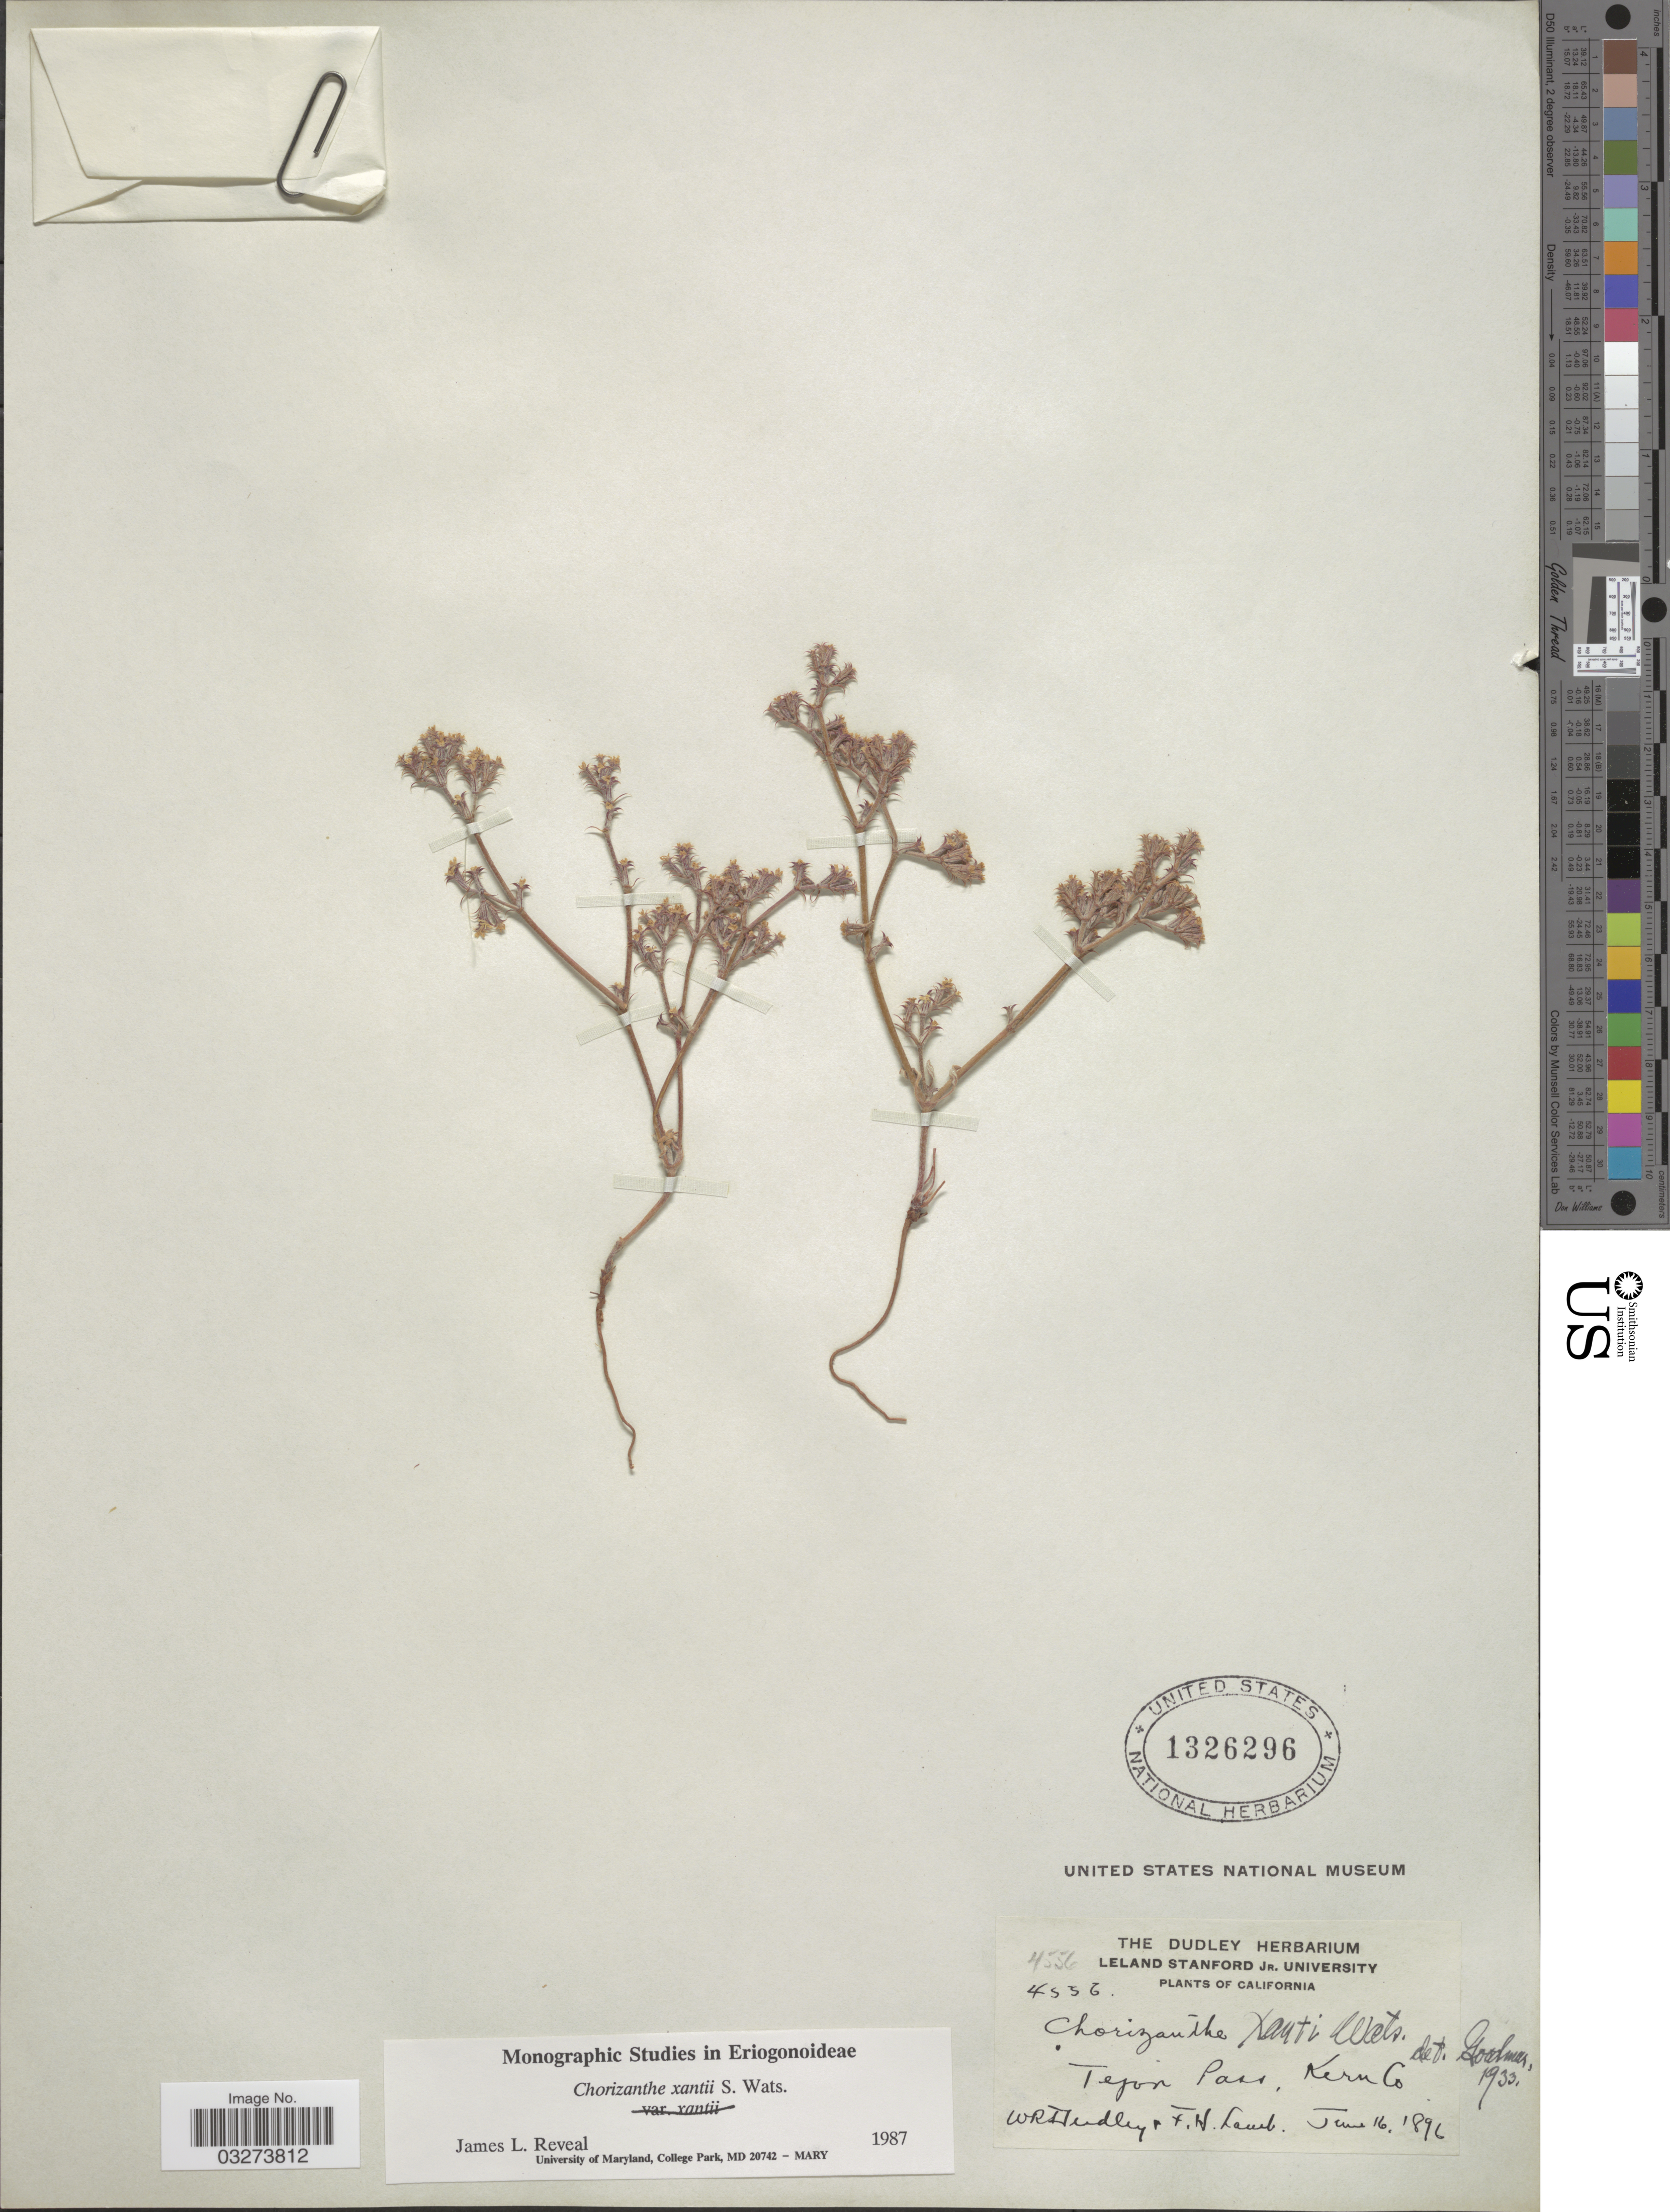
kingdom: Plantae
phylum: Tracheophyta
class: Magnoliopsida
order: Caryophyllales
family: Polygonaceae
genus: Chorizanthe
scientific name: Chorizanthe xanti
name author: S. Watson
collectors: W. Dudley & F. H. Lamb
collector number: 4556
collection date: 1896-06-16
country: United States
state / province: California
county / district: Kern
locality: Tejon Pass, Kern Co.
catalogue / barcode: US 1326296